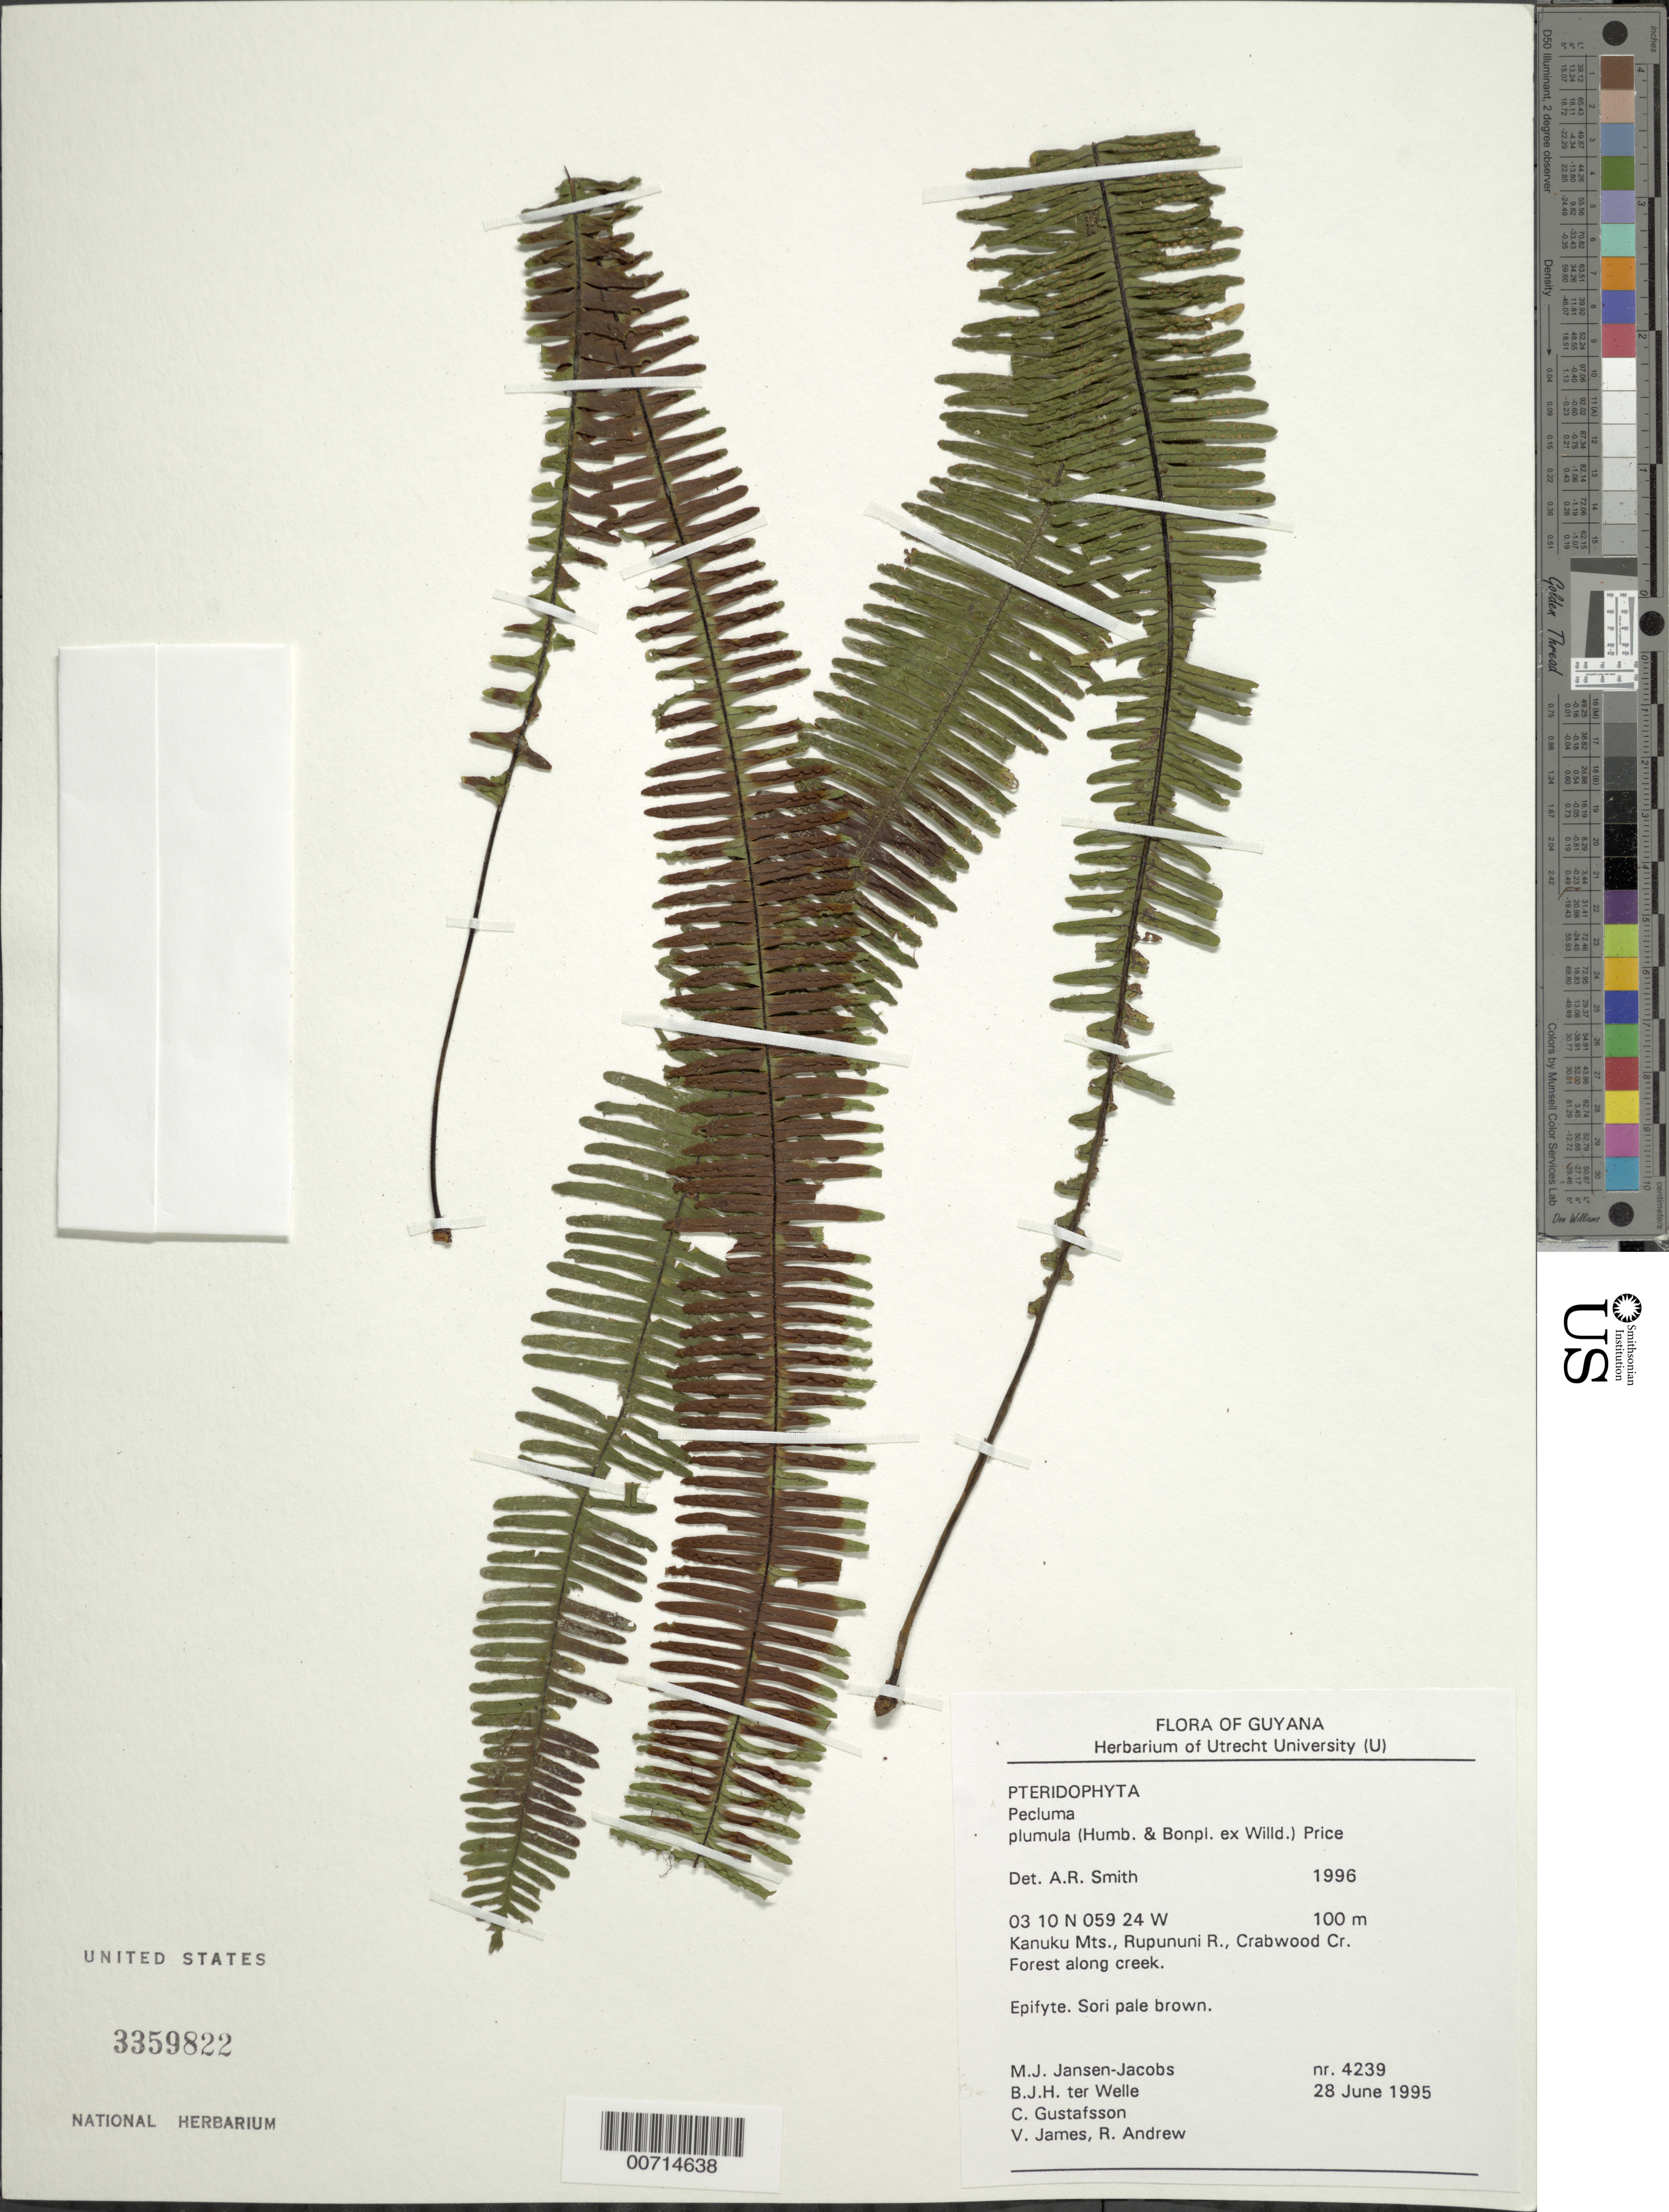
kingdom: Plantae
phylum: Tracheophyta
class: Polypodiopsida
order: Polypodiales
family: Polypodiaceae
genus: Pecluma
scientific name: Pecluma plumula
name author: (Humb. & Bonpl. ex Willd.) M.G. Price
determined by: Smith, Alan R., (UC)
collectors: M. J. Jansen-Jacobs, B. Welle, C. G. Gustafsson, V. James & R. Andrew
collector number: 4239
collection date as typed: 28-Jun-95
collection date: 1995-06-28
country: Guyana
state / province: U. Takutu-U. Essequibo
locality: Crabwood Creek, Rupununi River, Kanuku Mts.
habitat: Forest along creek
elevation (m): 100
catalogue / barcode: US 3359822